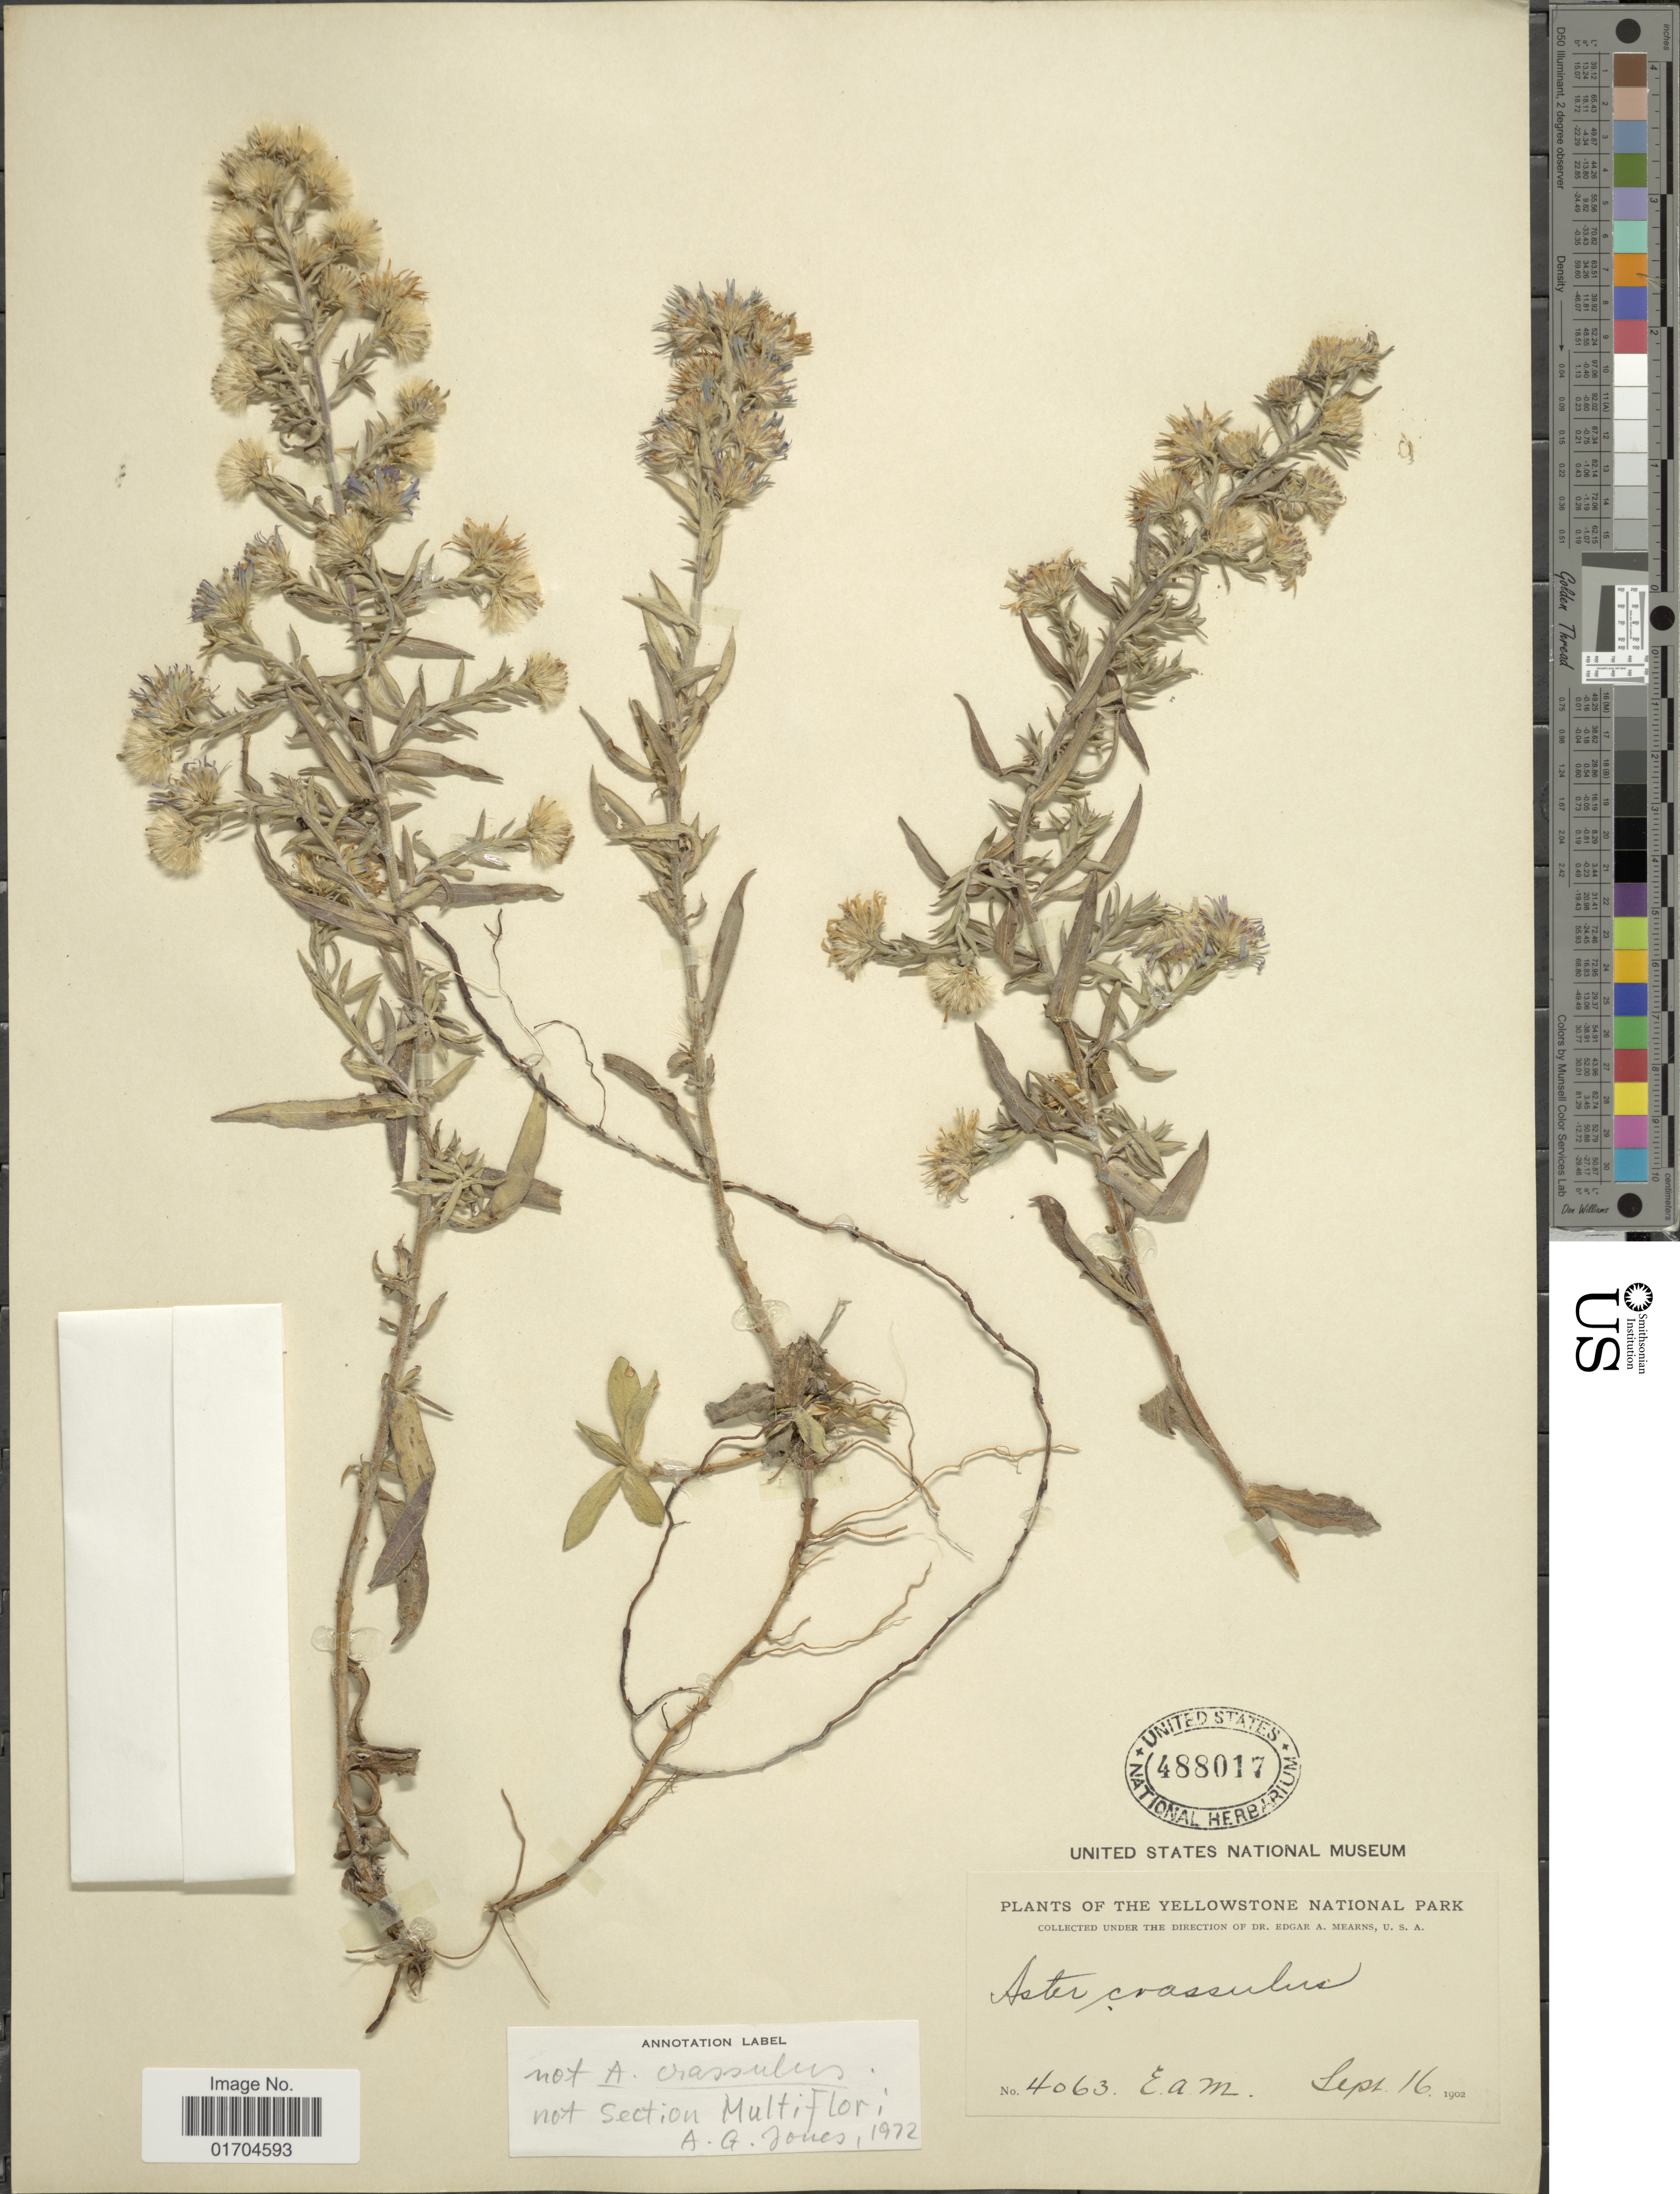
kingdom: Plantae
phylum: Tracheophyta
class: Magnoliopsida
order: Asterales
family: Asteraceae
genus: Symphyotrichum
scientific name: Symphyotrichum sp.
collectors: E. A. Mearns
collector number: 4063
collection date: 1902-09-16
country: United States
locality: The Yellowstone National Park.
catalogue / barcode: US 488017